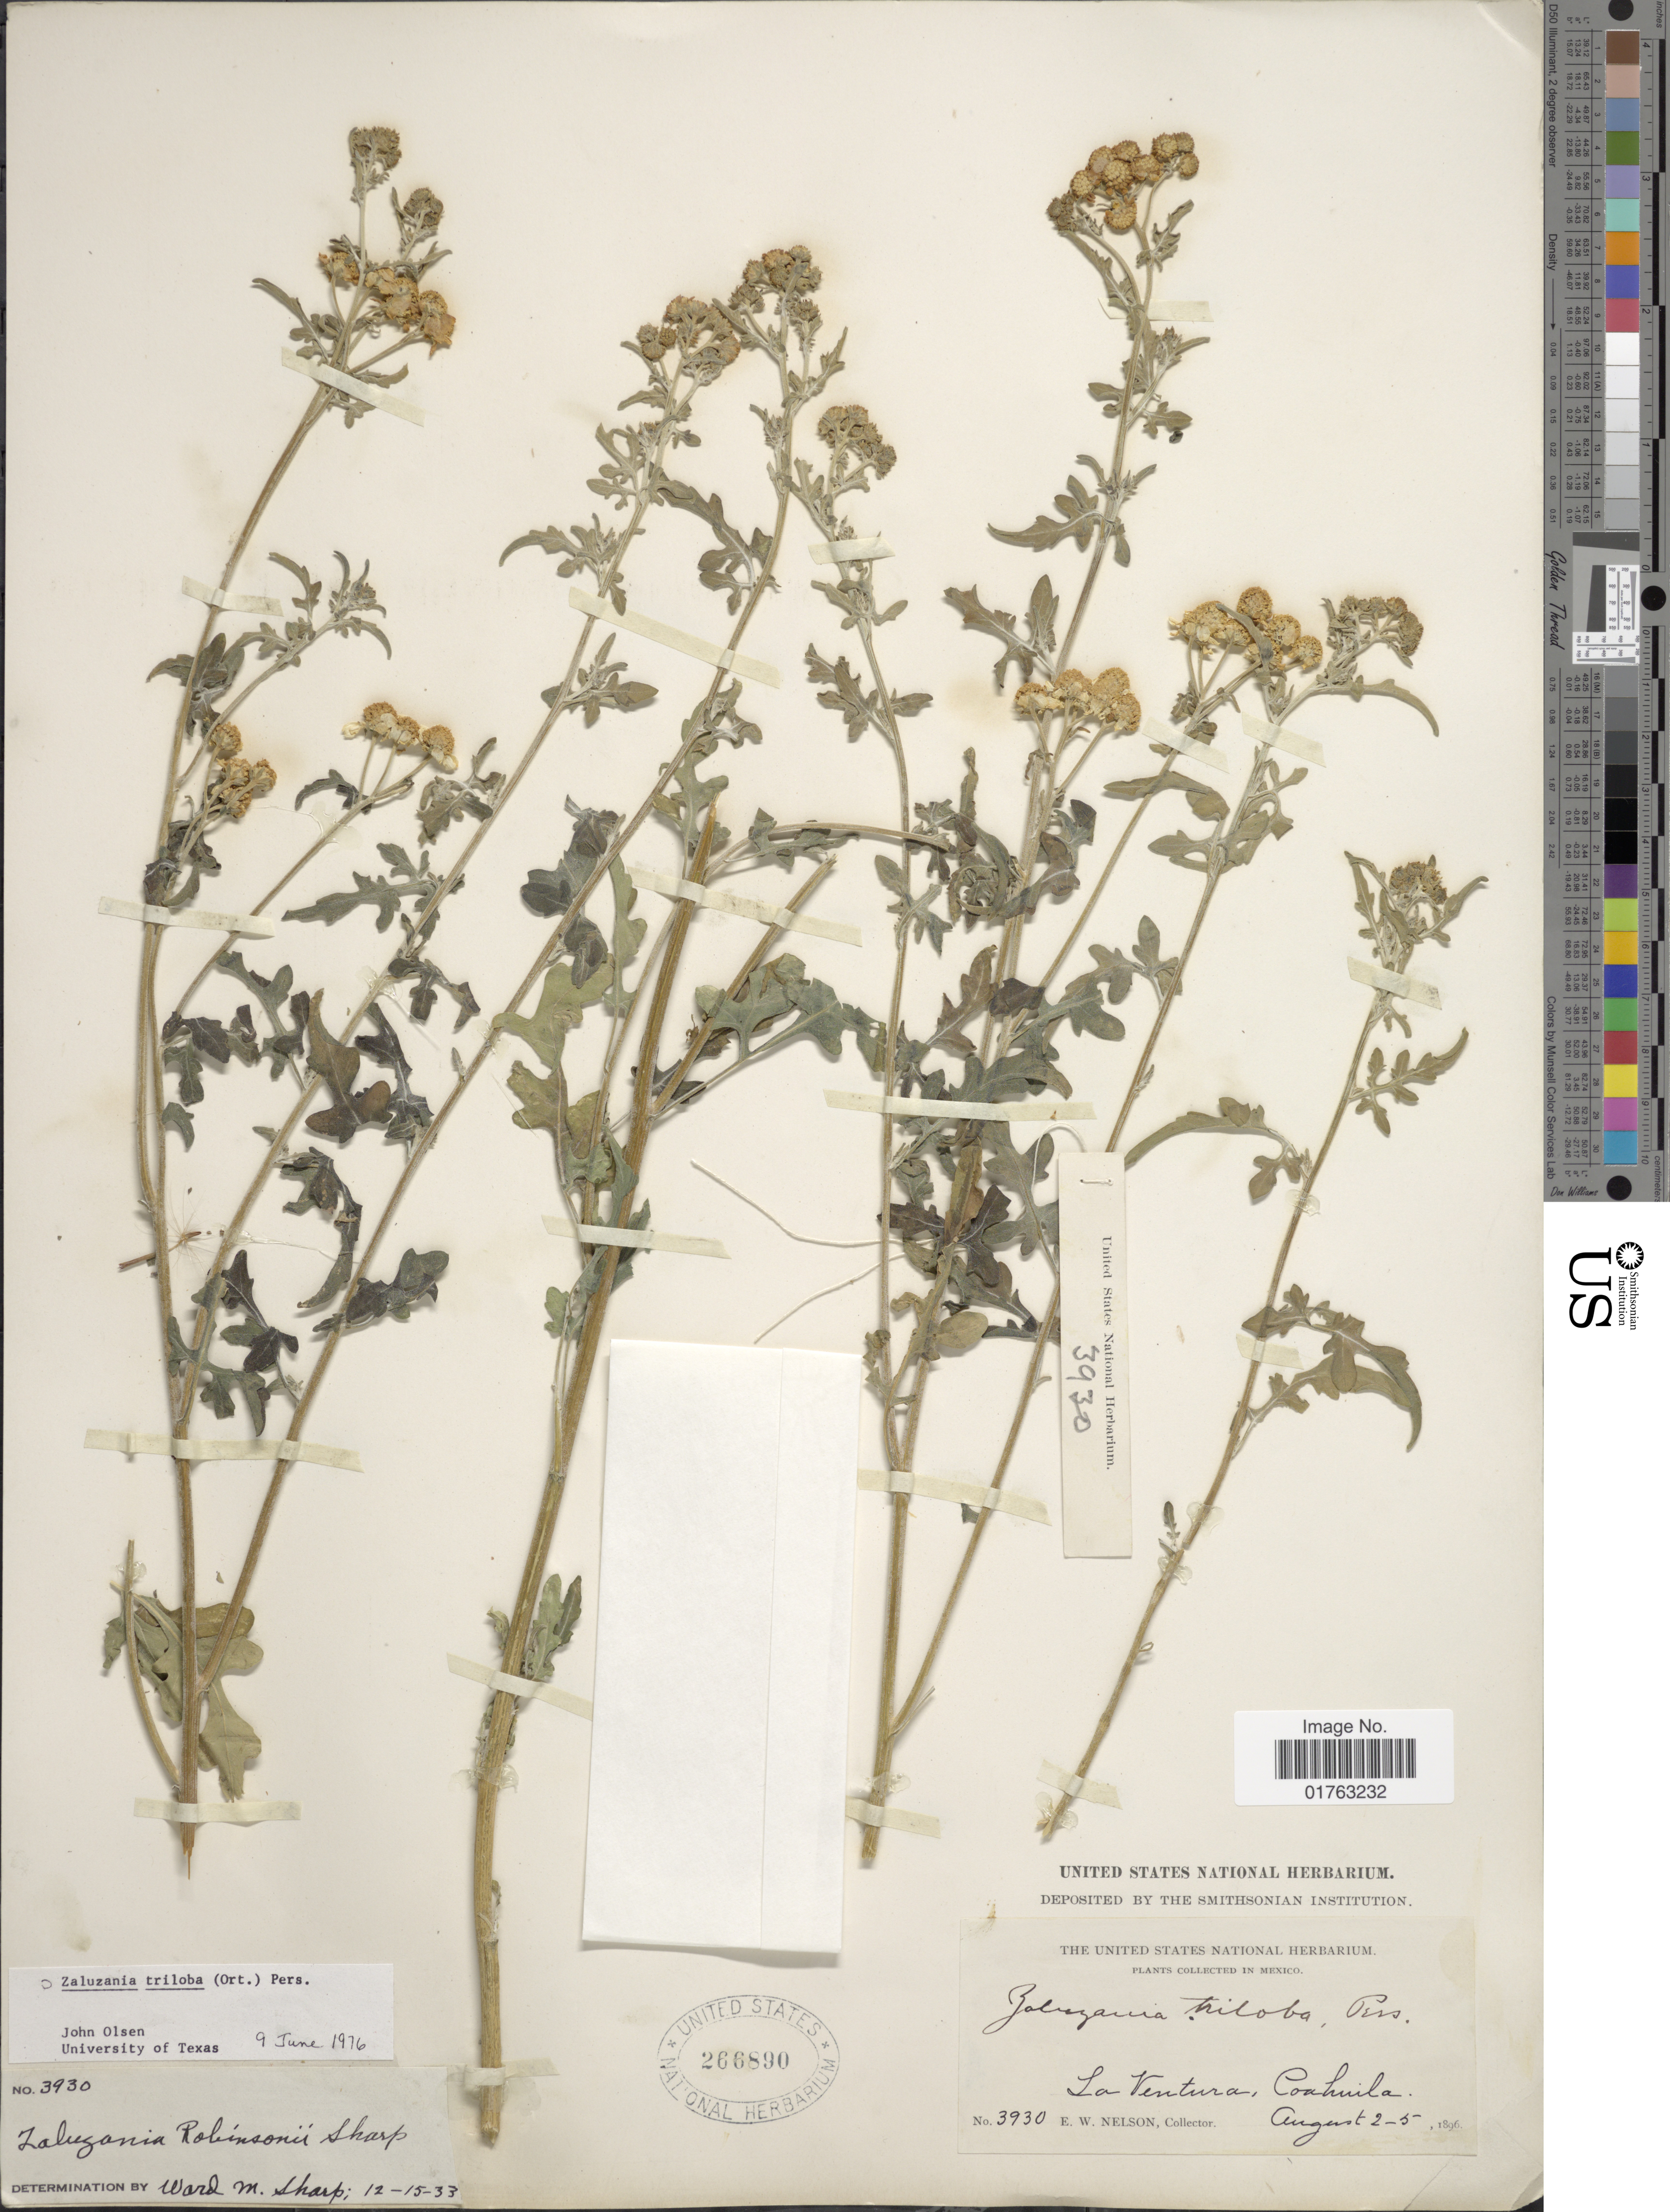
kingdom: Plantae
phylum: Tracheophyta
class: Magnoliopsida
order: Asterales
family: Asteraceae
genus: Zaluzania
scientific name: Zaluzania triloba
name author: (Ortega) Pers.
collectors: E. W. Nelson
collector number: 3930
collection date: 1896-08-02/1896-08-05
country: Mexico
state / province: Coahuila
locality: La Ventura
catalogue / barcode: US 266890